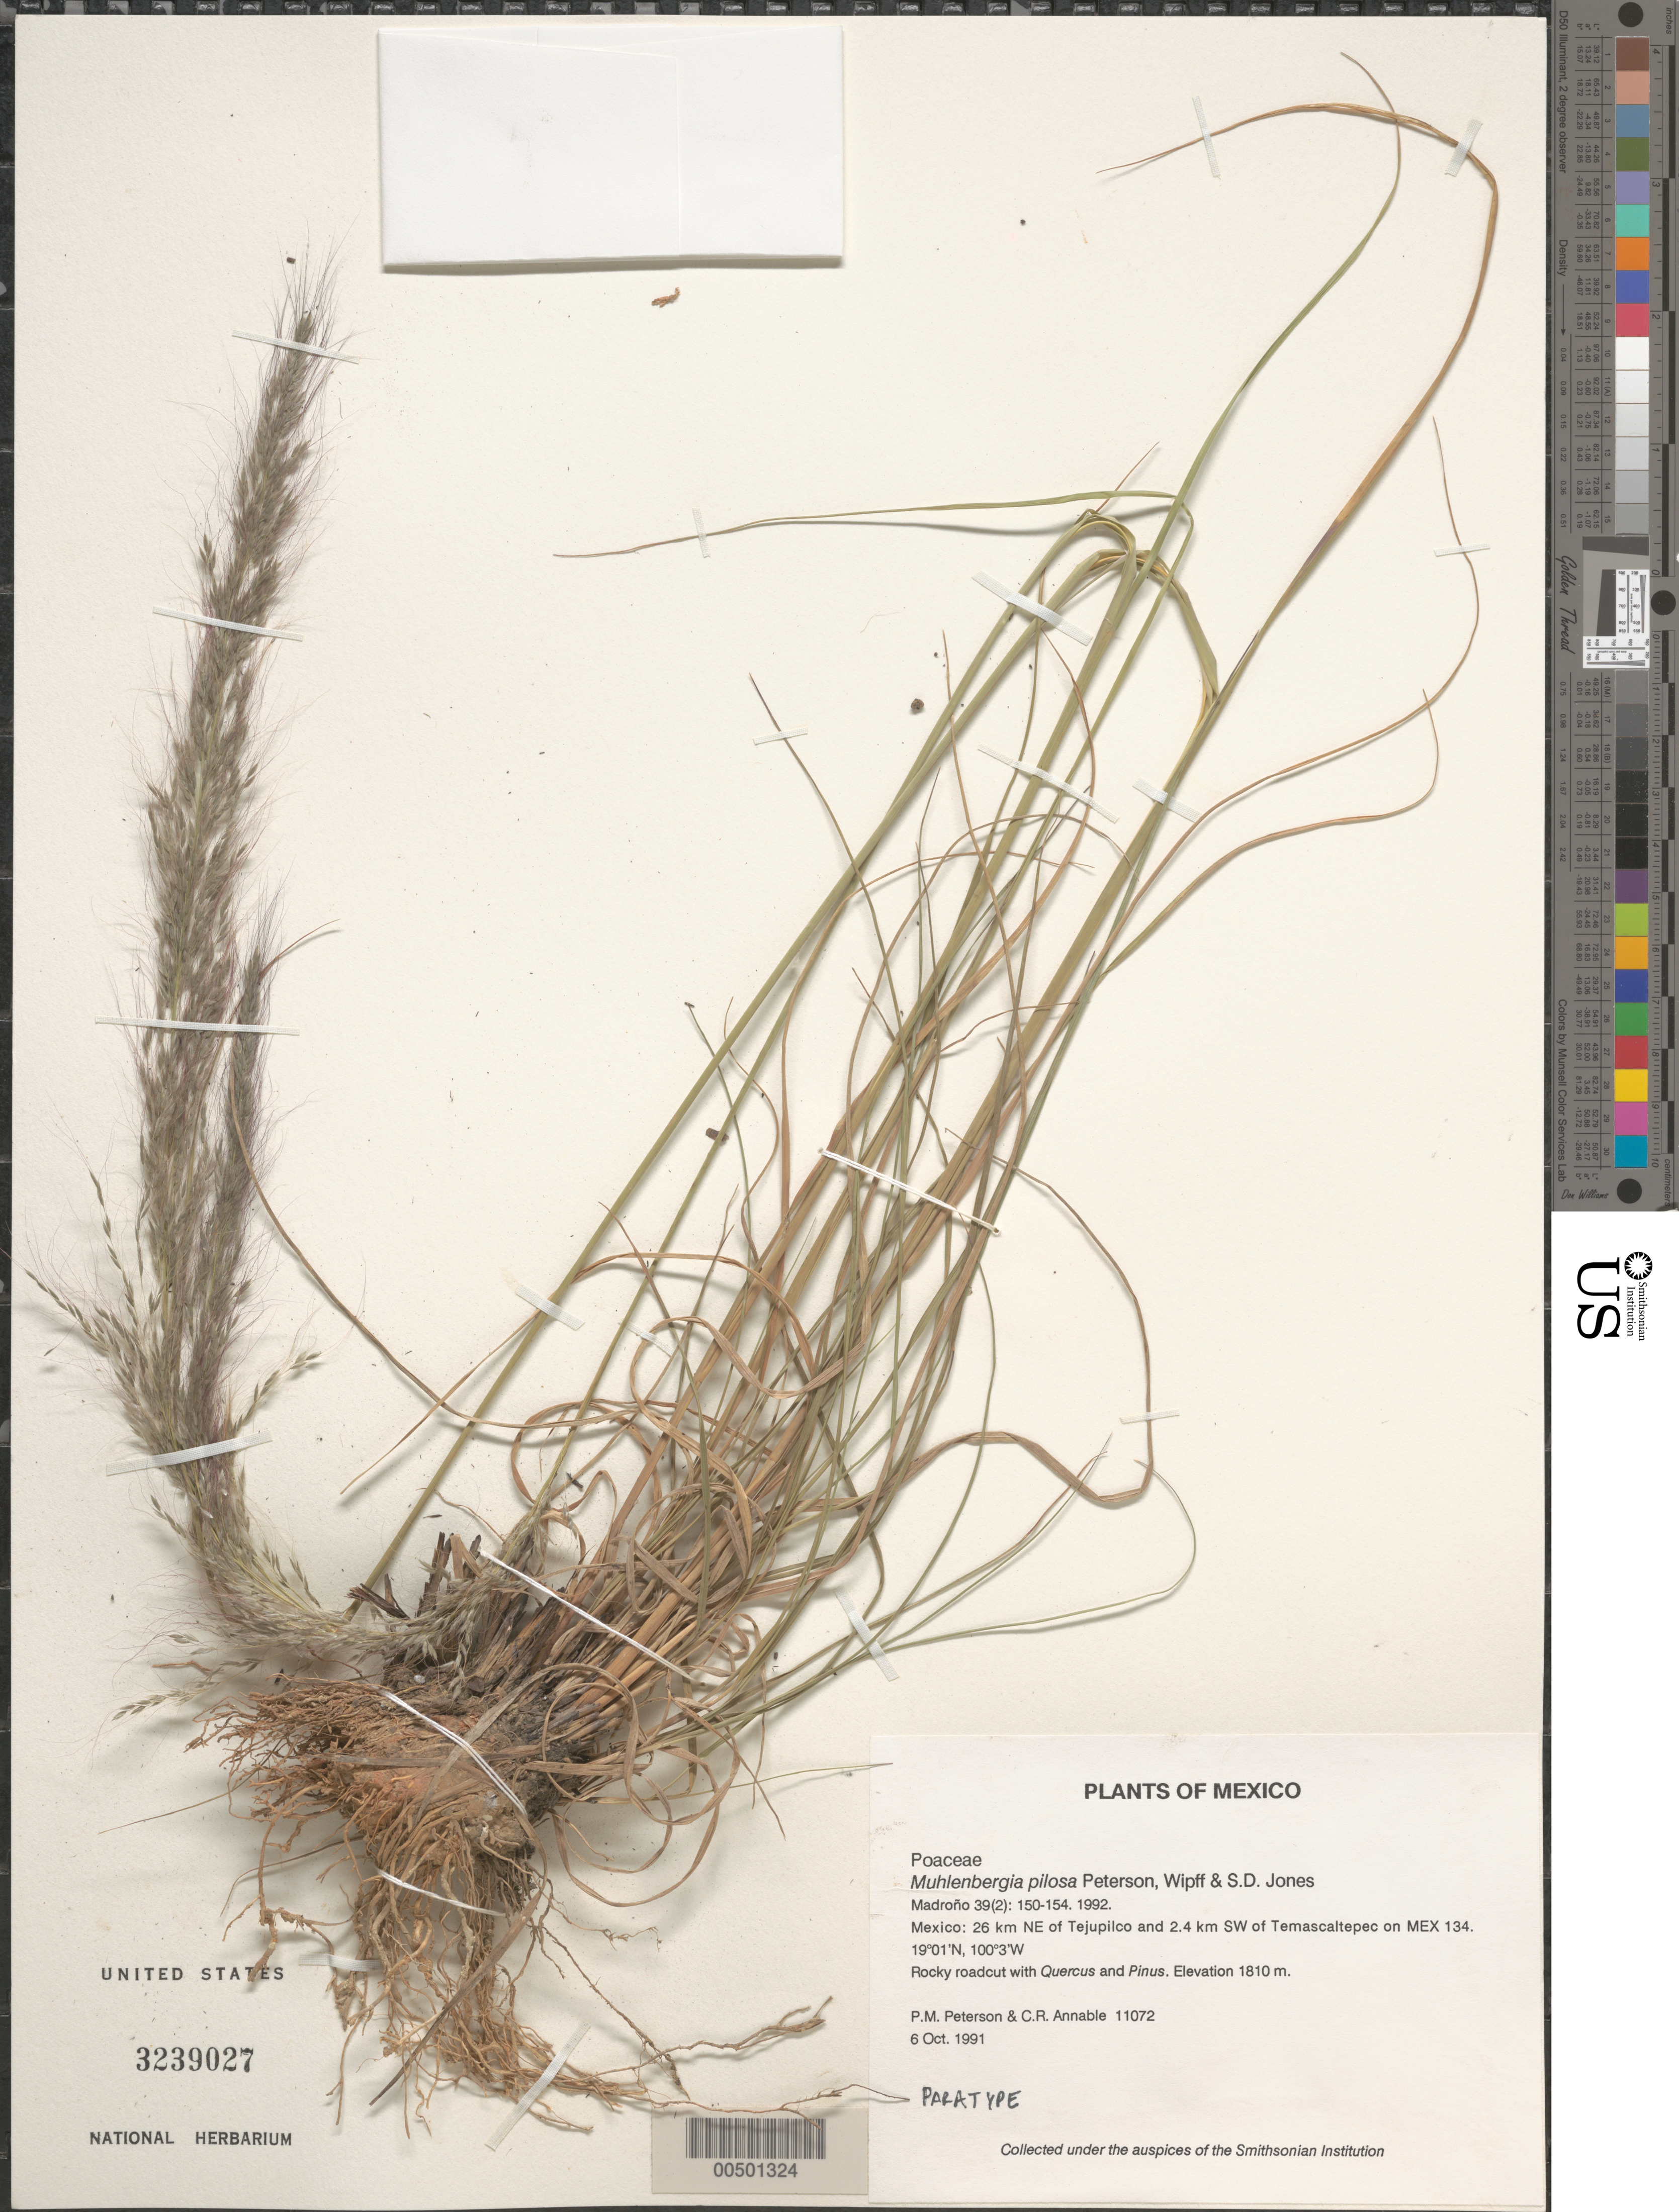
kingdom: Plantae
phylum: Tracheophyta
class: Liliopsida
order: Poales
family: Poaceae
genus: Muhlenbergia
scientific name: Muhlenbergia pilosa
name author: P.M. Peterson et al.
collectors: P. M. Peterson & C. R. Annable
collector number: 11072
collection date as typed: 06 Oct 1991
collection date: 1991-10-06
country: Mexico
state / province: México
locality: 26 km NE of Tejupilco and 2.4 km SW of Temascaltepec on Mex 134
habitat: Rocky roadcut with Quercus and Pinus.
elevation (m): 1810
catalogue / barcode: US 3239027